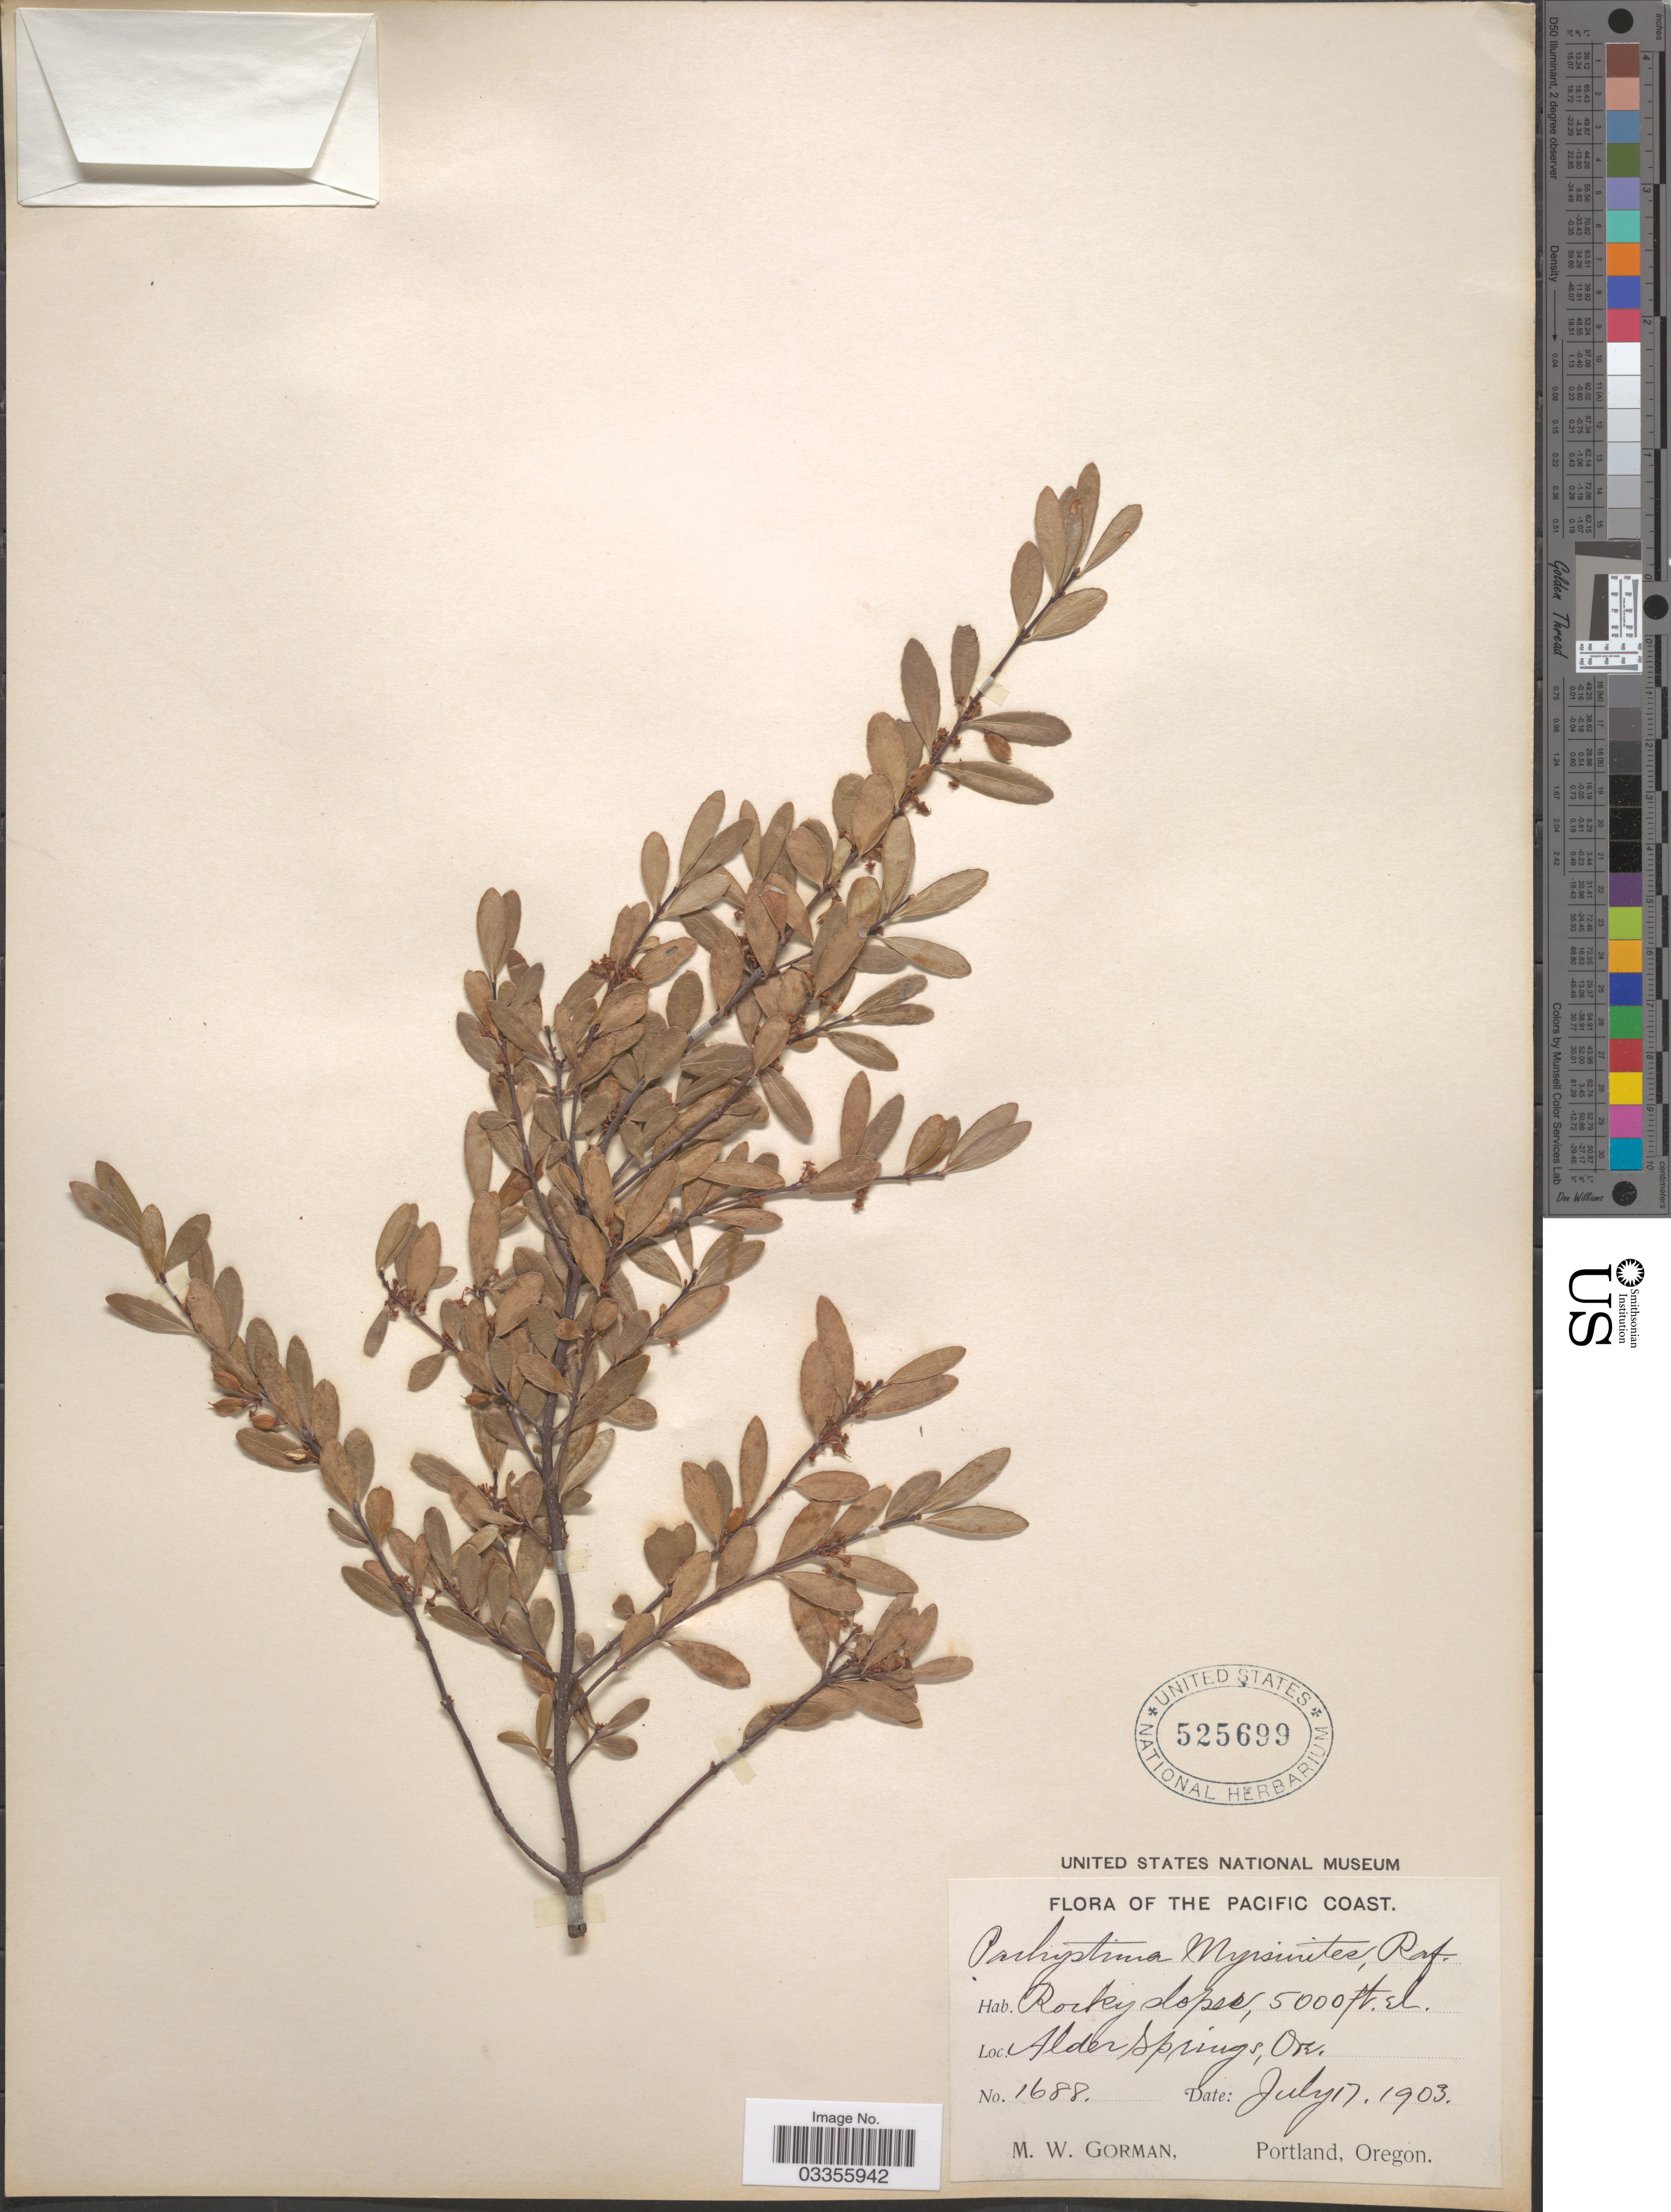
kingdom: Plantae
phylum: Tracheophyta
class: Magnoliopsida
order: Celastrales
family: Celastraceae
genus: Paxistima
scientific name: Paxistima myrsinites subsp. myrsinites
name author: (Pursh) Raf.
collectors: M. W. Gorman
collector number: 1688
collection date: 1903-07-17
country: United States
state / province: Oregon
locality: The Pacific Coast. Alder Springs.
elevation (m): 1524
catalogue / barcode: US 525699